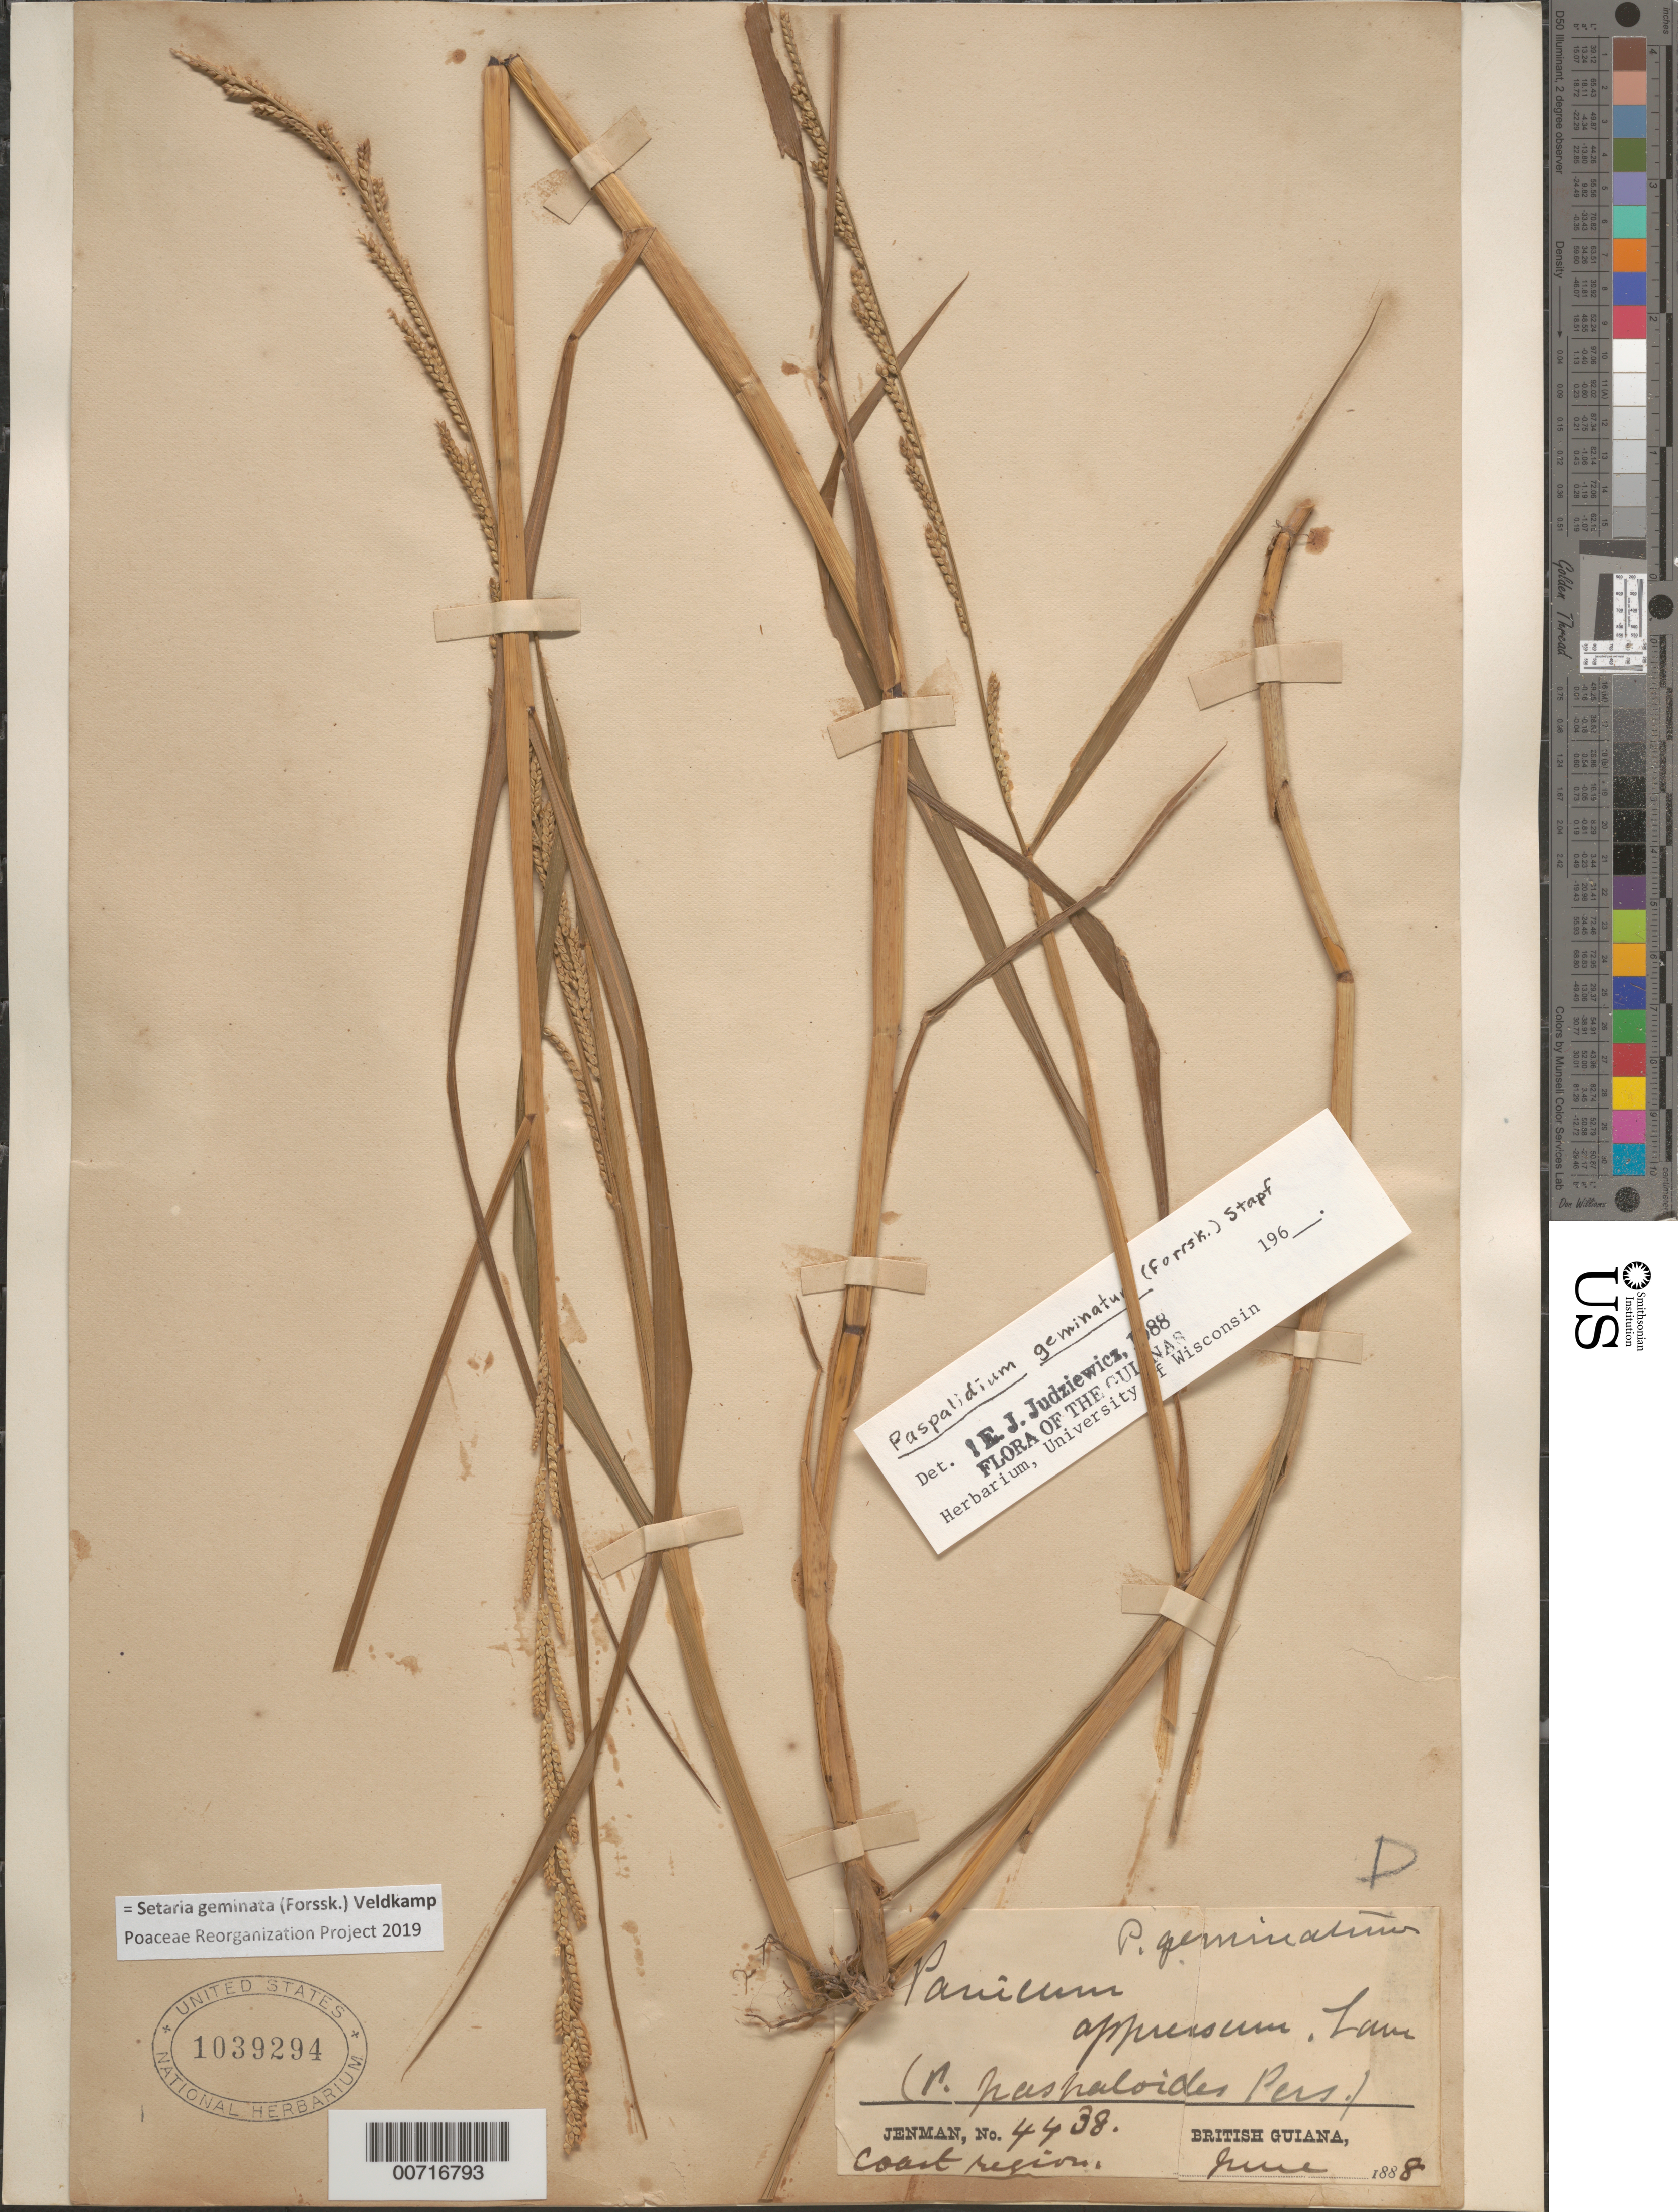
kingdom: Plantae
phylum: Tracheophyta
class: Liliopsida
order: Poales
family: Poaceae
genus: Setaria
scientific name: Setaria geminata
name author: (Forssk.) Veldkamp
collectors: -. Jenman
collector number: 4438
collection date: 1888-06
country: Guyana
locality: British Guiana, Coast region.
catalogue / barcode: US 1039294